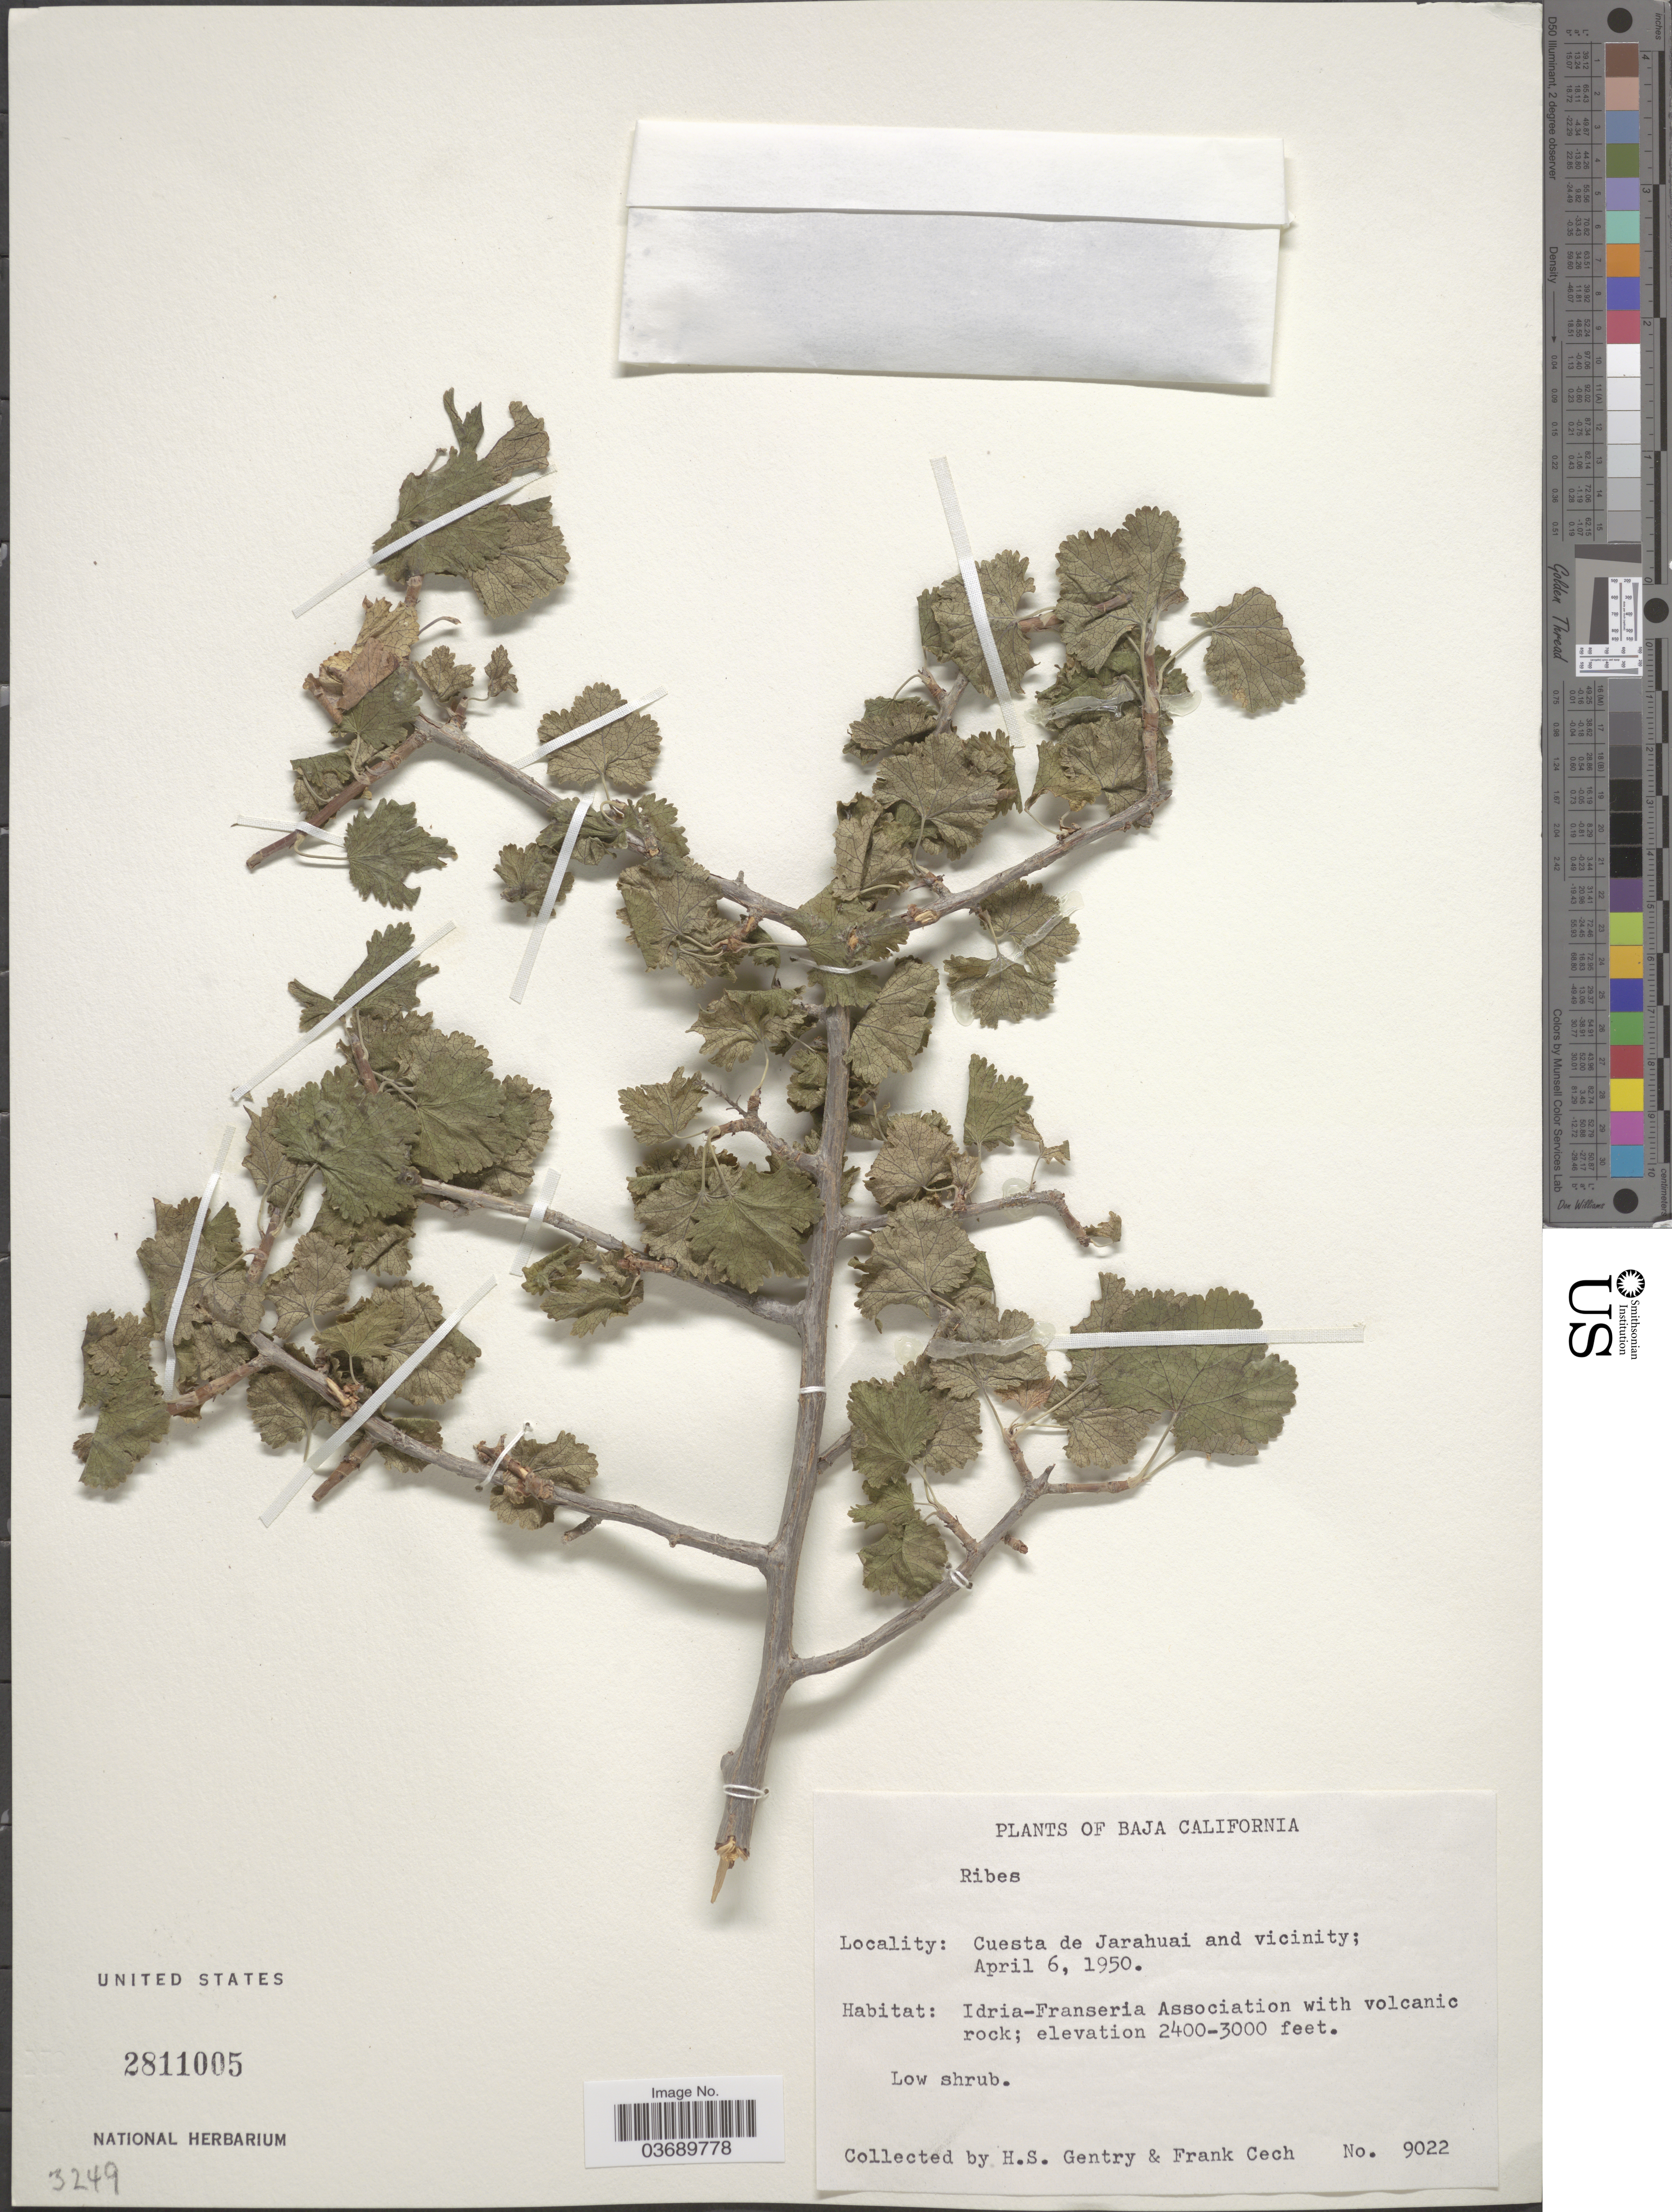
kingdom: Plantae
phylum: Tracheophyta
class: Magnoliopsida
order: Saxifragales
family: Grossulariaceae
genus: Ribes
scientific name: Ribes sp.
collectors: H. S. Gentry & F. Cech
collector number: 9022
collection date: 1950-04-06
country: Mexico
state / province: Baja California Norte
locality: Cuesta de Jarahuai and vicinity.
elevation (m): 732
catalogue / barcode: US 2811005